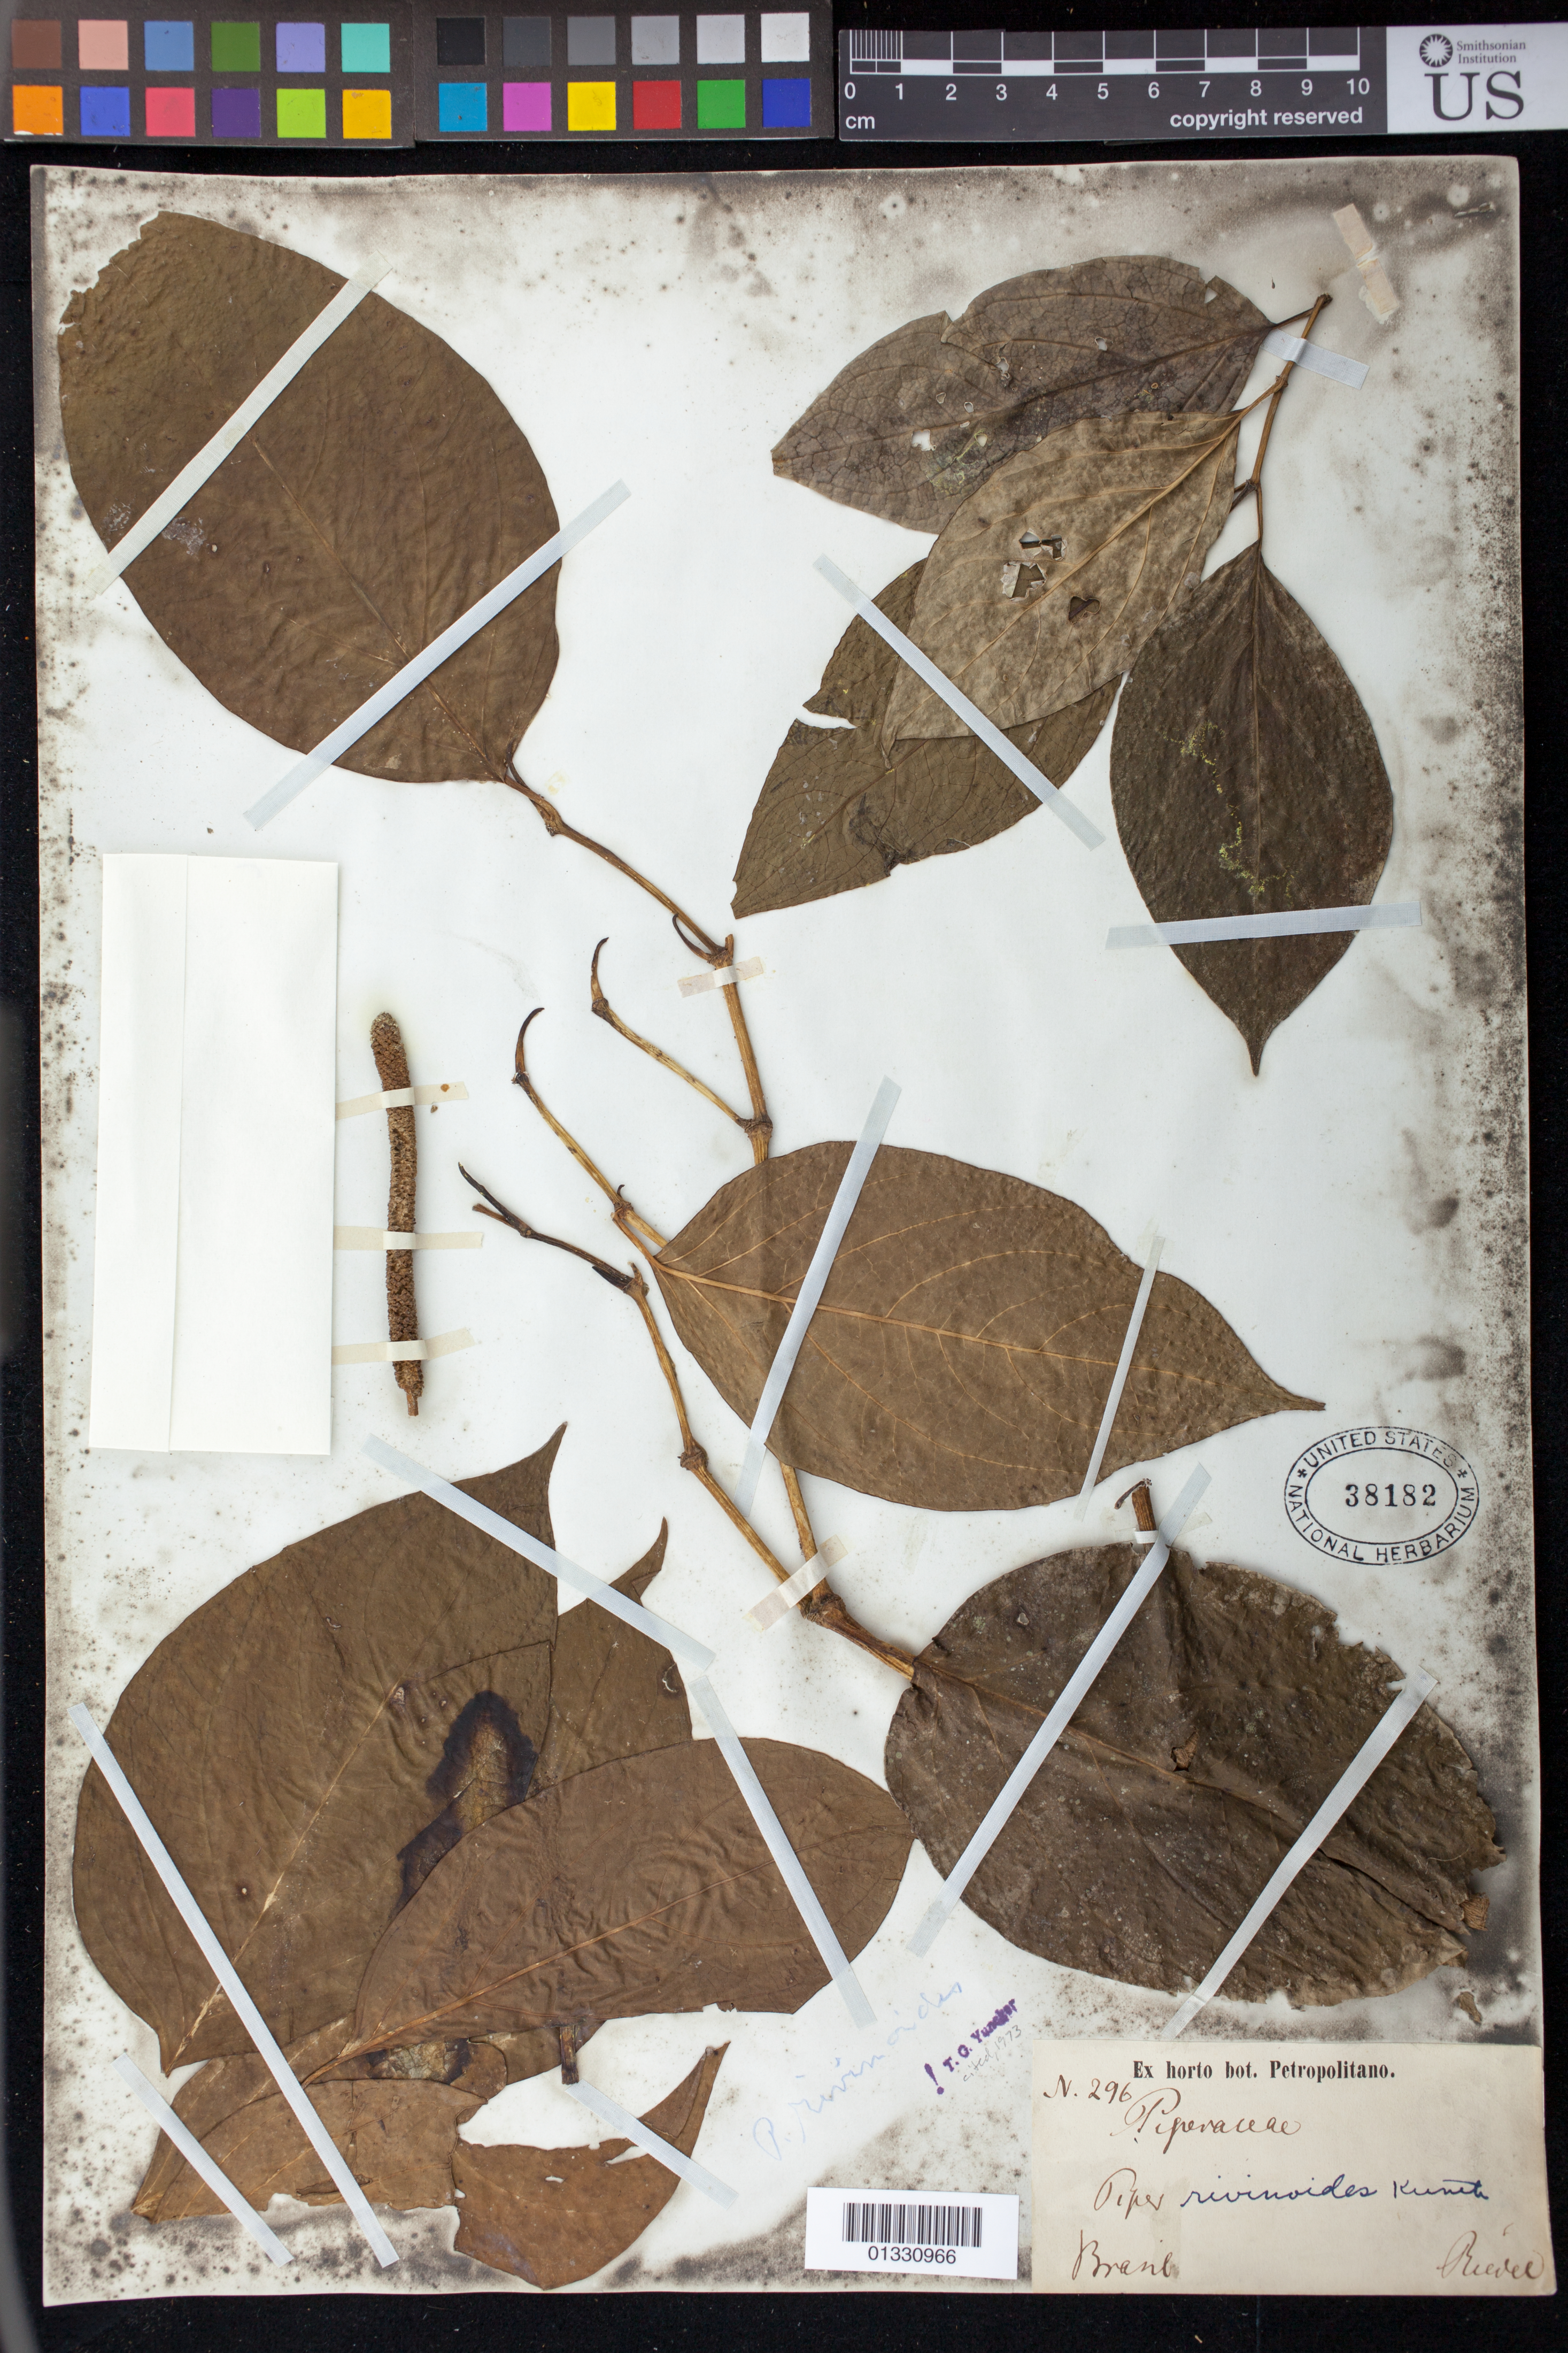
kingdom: Plantae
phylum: Tracheophyta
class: Magnoliopsida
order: Piperales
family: Piperaceae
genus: Piper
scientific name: Piper rivinoides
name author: Kunth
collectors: L. Riedel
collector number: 296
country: Brazil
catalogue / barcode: US 38182